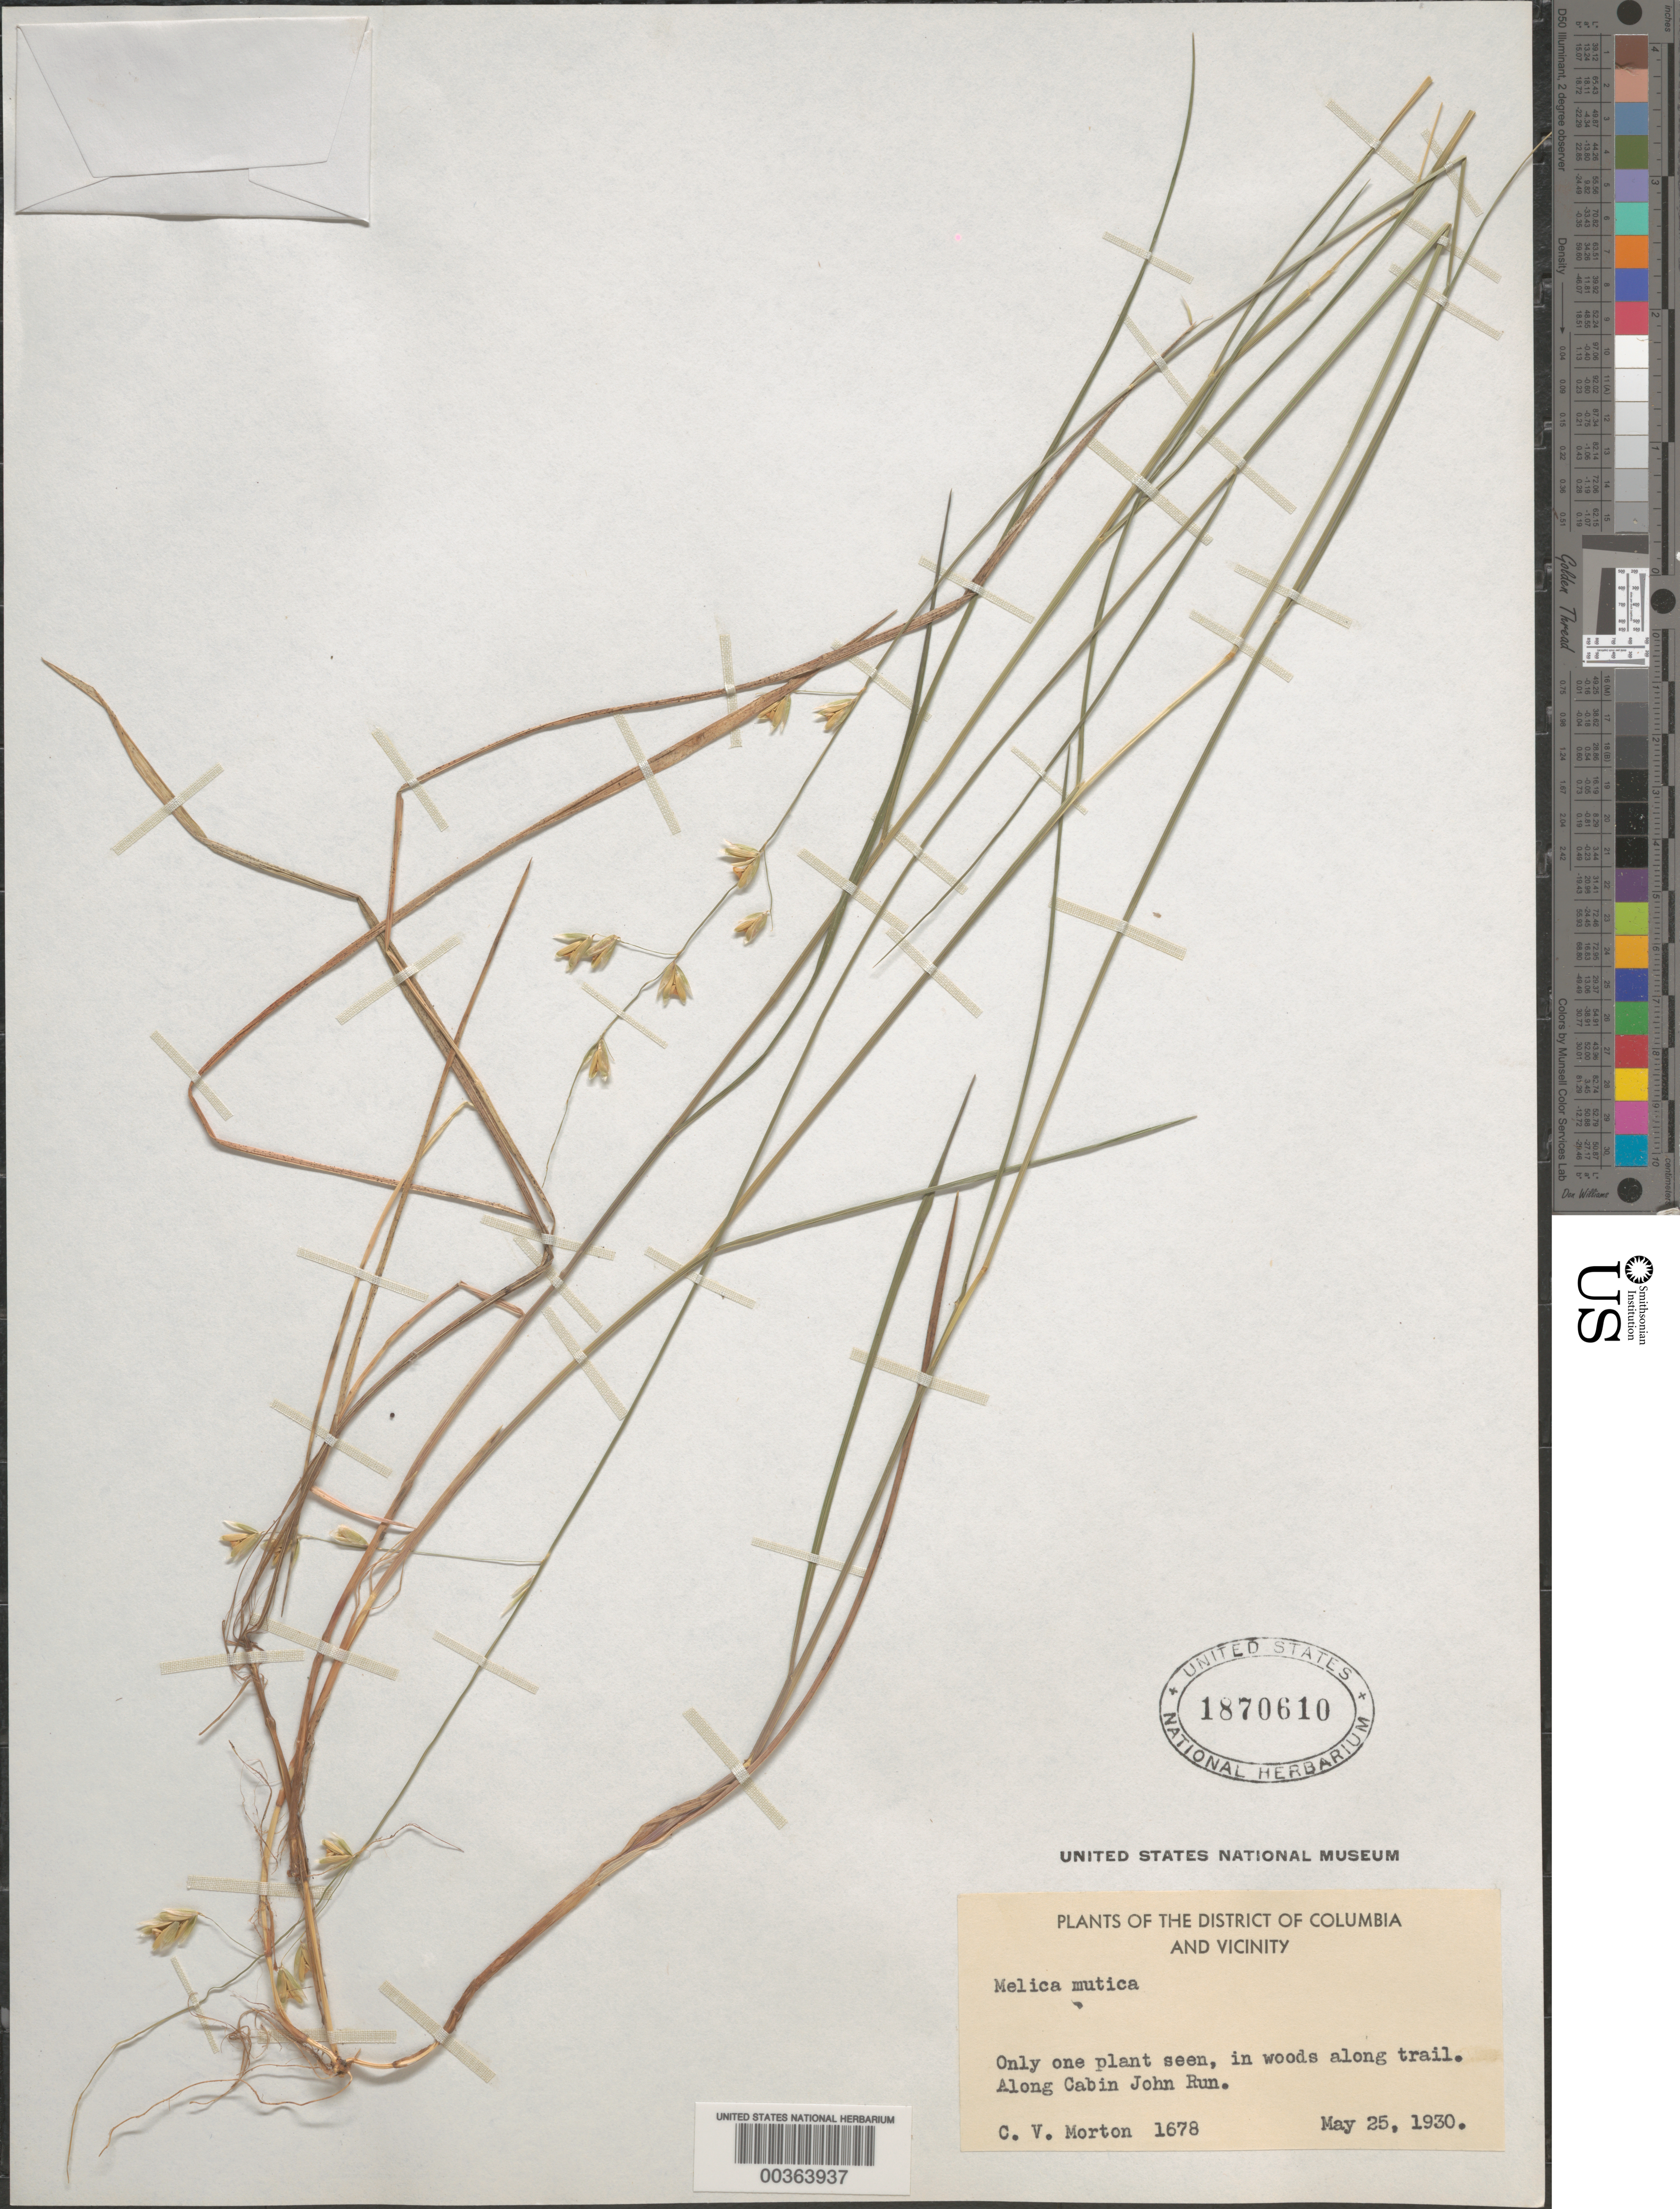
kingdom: Plantae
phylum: Tracheophyta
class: Liliopsida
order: Poales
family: Poaceae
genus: Melica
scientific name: Melica mutica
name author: Walter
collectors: C. V. Morton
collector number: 1678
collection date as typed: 25 May 1930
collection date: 1930-05-25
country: United States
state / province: Maryland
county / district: Montgomery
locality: Cabin John Run C. & O. Canal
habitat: In woods along trail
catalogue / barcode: US 1870610